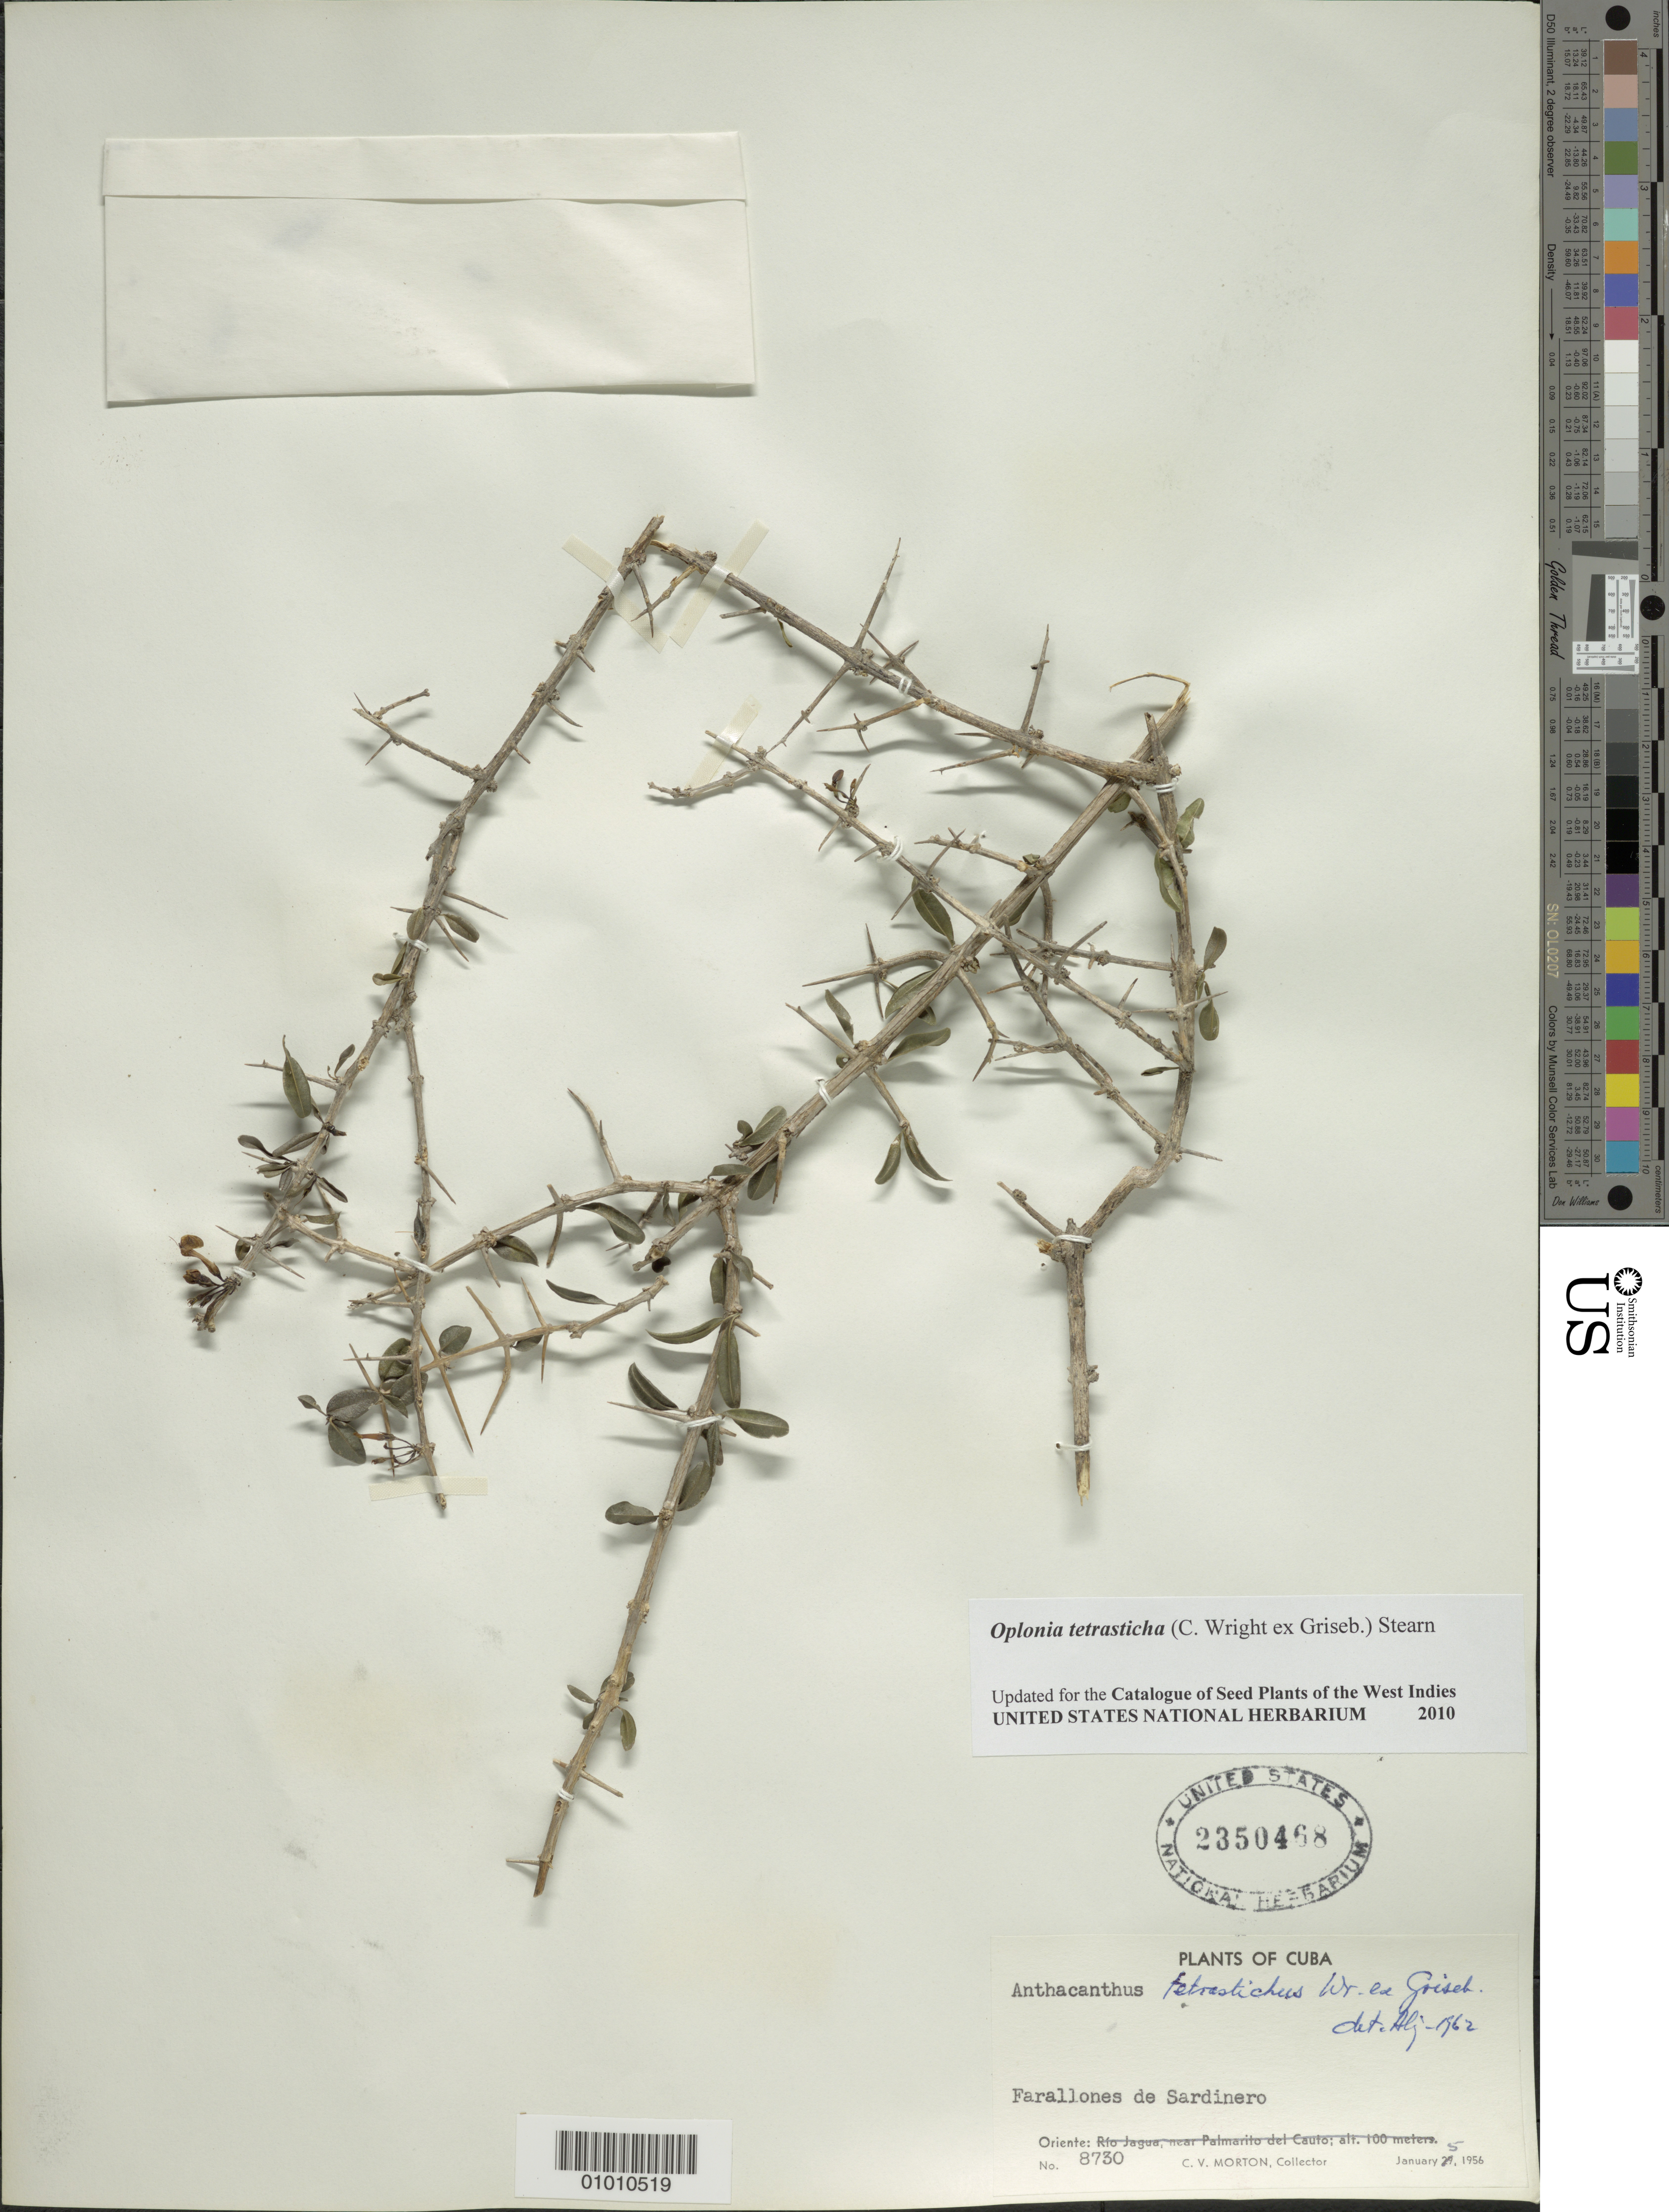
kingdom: Plantae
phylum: Tracheophyta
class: Magnoliopsida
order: Lamiales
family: Acanthaceae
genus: Oplonia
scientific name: Oplonia tetrasticha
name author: (C. Wright ex Griseb.) Stearn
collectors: C. V. Morton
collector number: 8730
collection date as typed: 05 Jan 1956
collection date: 1956-01-05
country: Cuba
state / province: Oriente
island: Cuba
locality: Farallones de Sardinero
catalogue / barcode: US 2350468